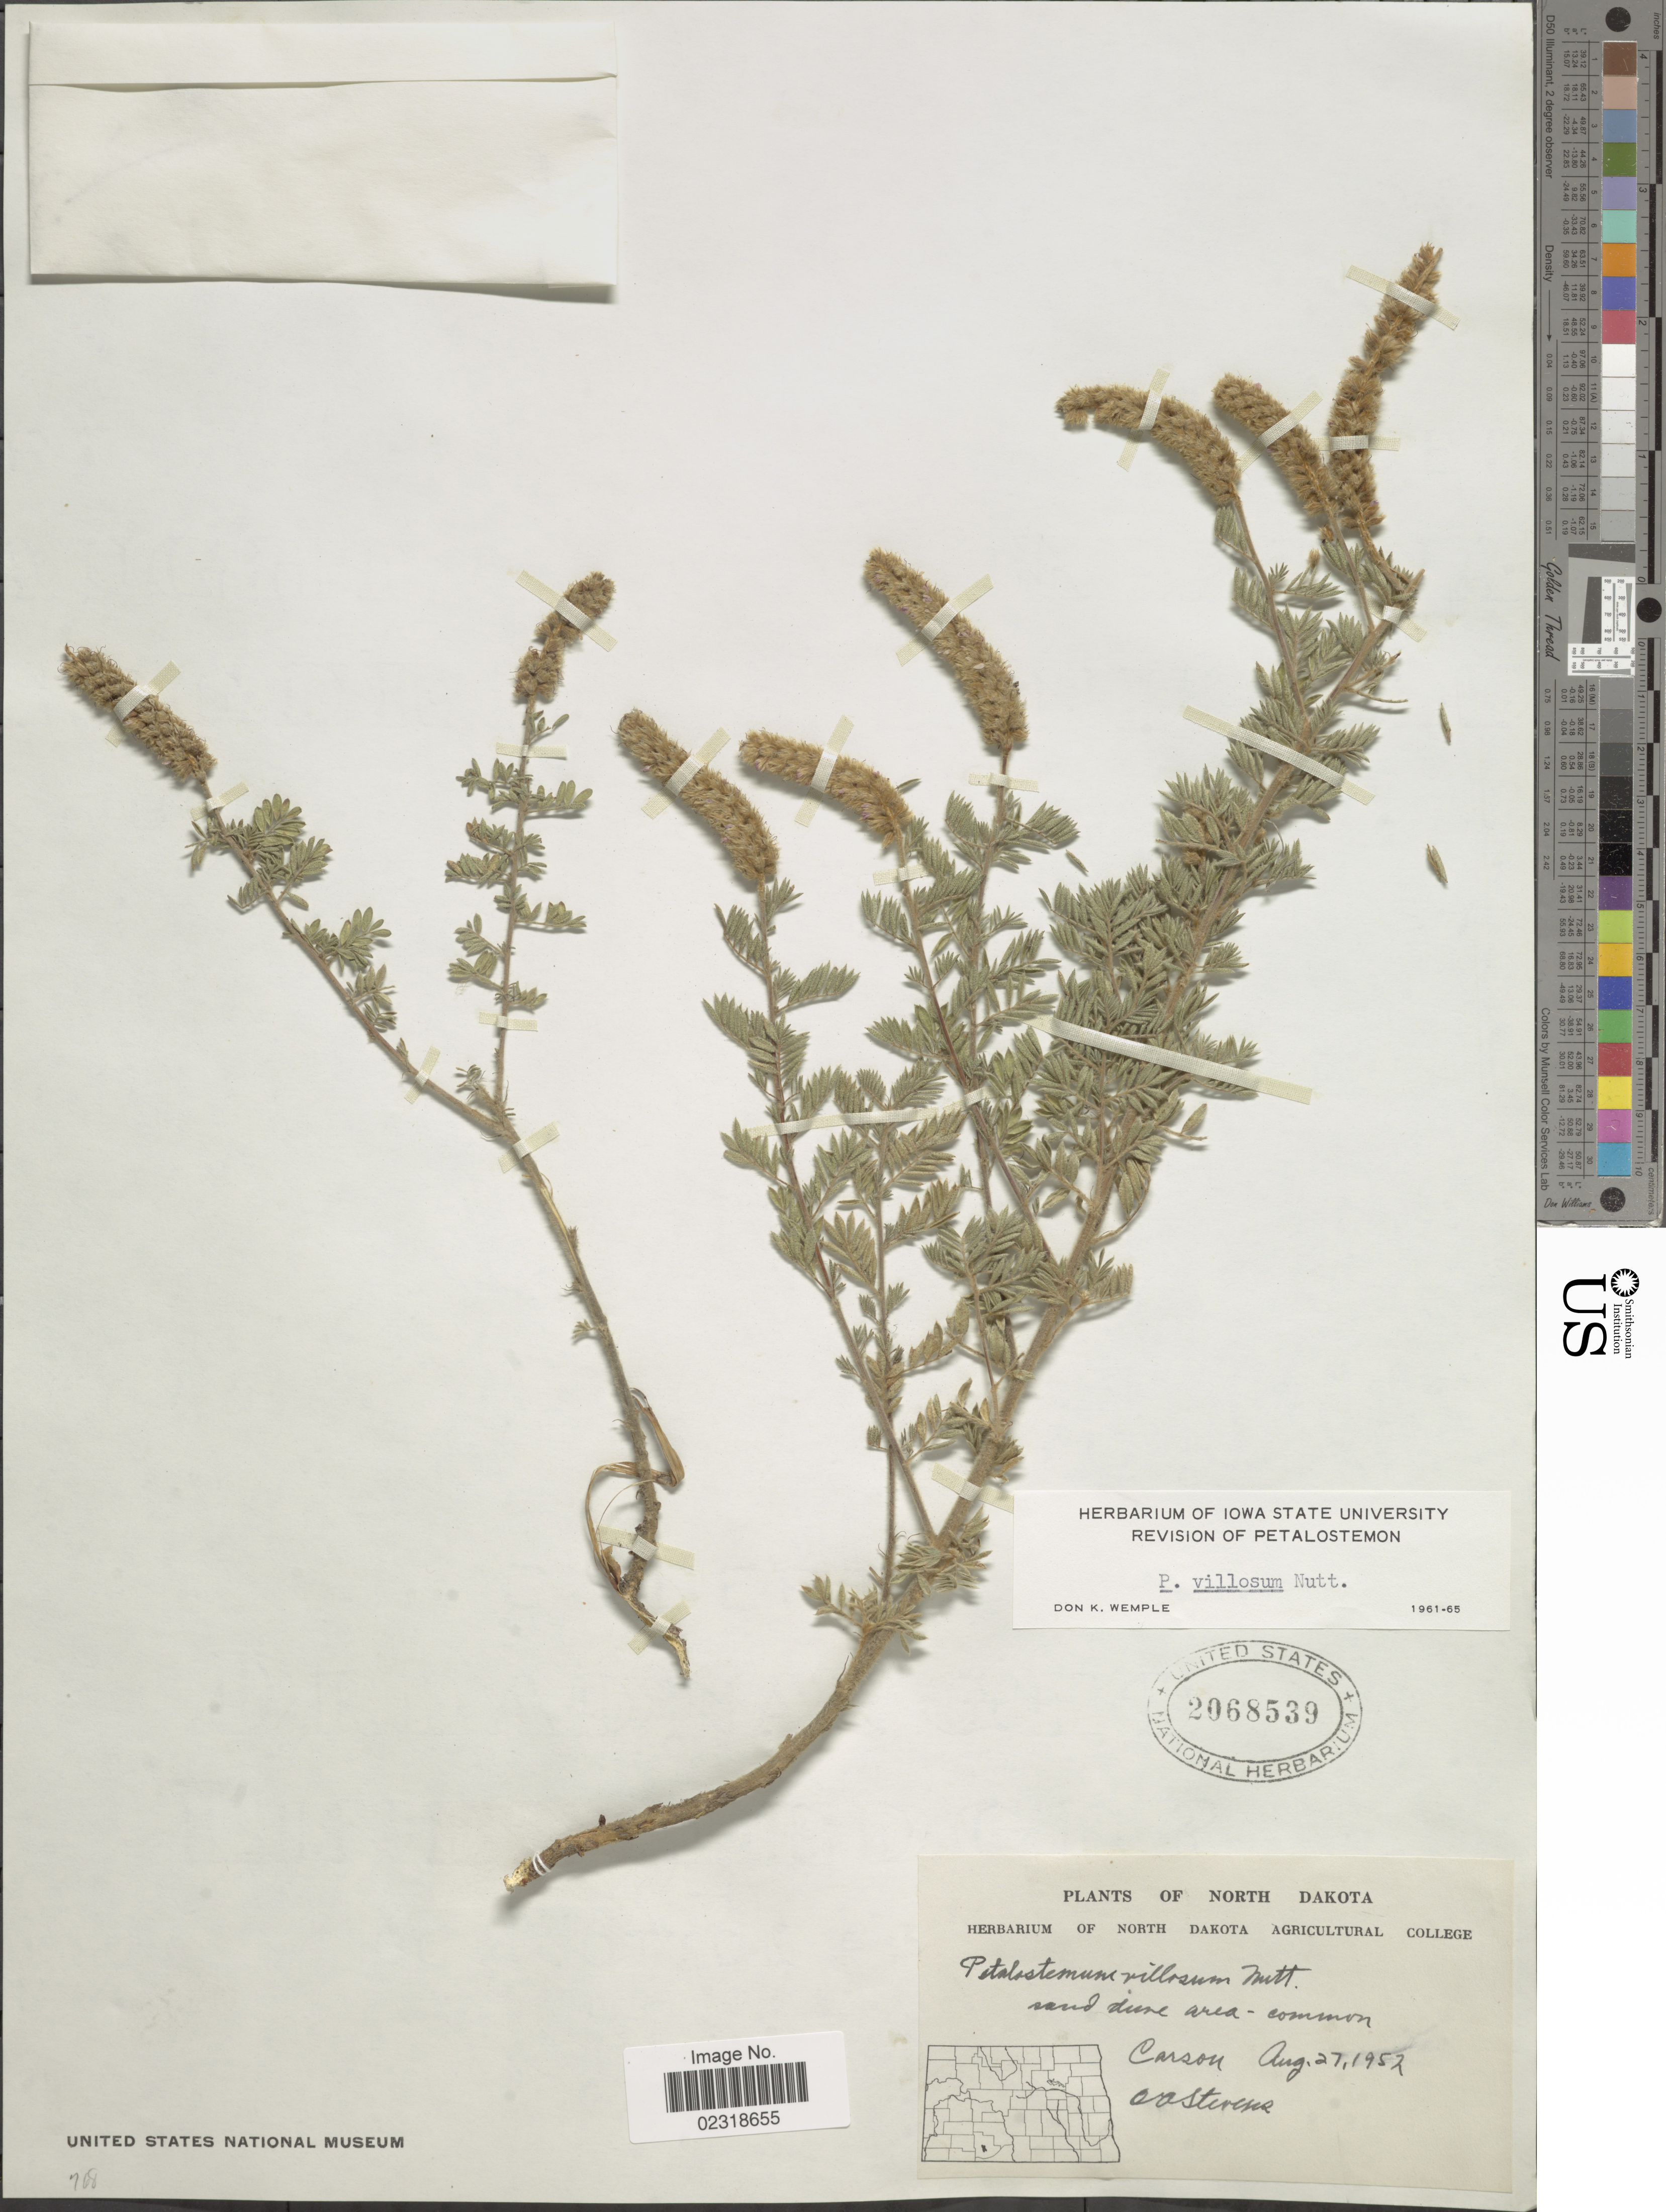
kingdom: Plantae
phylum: Tracheophyta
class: Magnoliopsida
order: Fabales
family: Fabaceae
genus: Dalea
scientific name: Dalea villosa var. villosa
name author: (Nutt.) Spreng.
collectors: O. A. Stevens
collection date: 1952-08-27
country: United States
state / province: North Dakota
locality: Sand dune area, Carson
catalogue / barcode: US 2068539